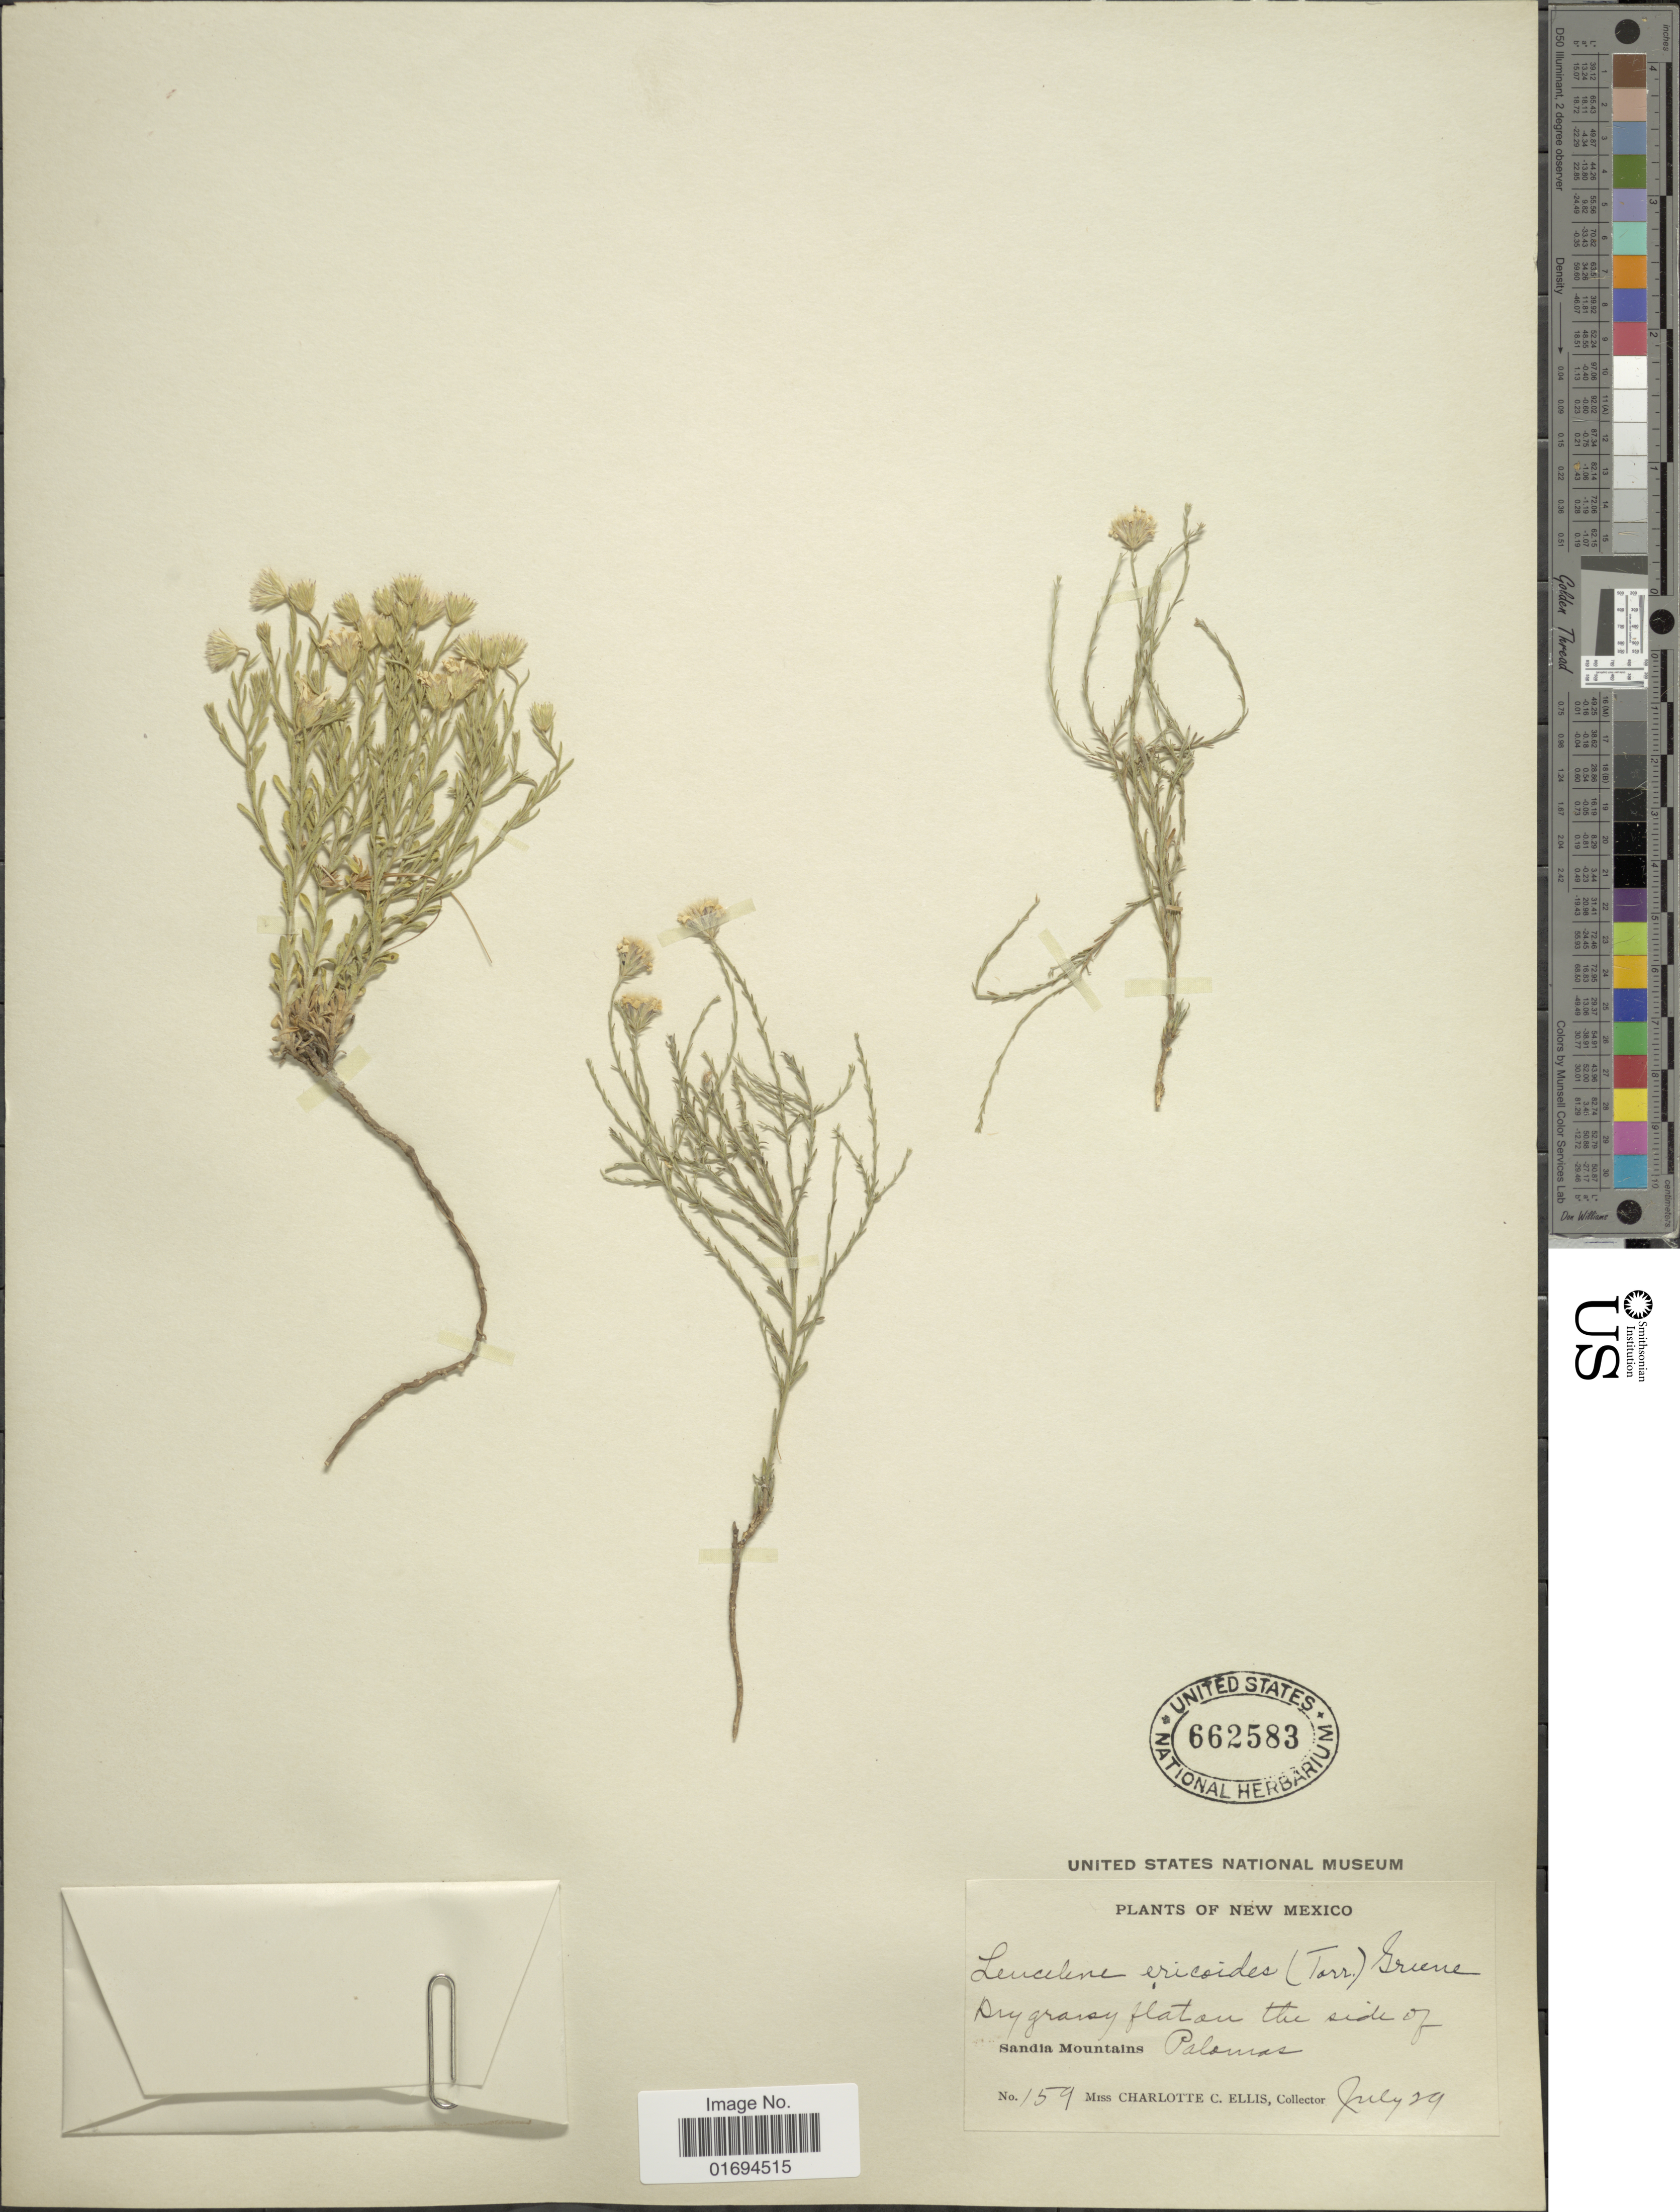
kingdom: Plantae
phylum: Tracheophyta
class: Magnoliopsida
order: Asterales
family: Asteraceae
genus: Chaetopappa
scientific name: Chaetopappa ericoides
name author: (Torr.) G.L. Nesom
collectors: C. C. Ellis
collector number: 159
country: United States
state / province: New Mexico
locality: Sandia Mountains, Palomas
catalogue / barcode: US 662583